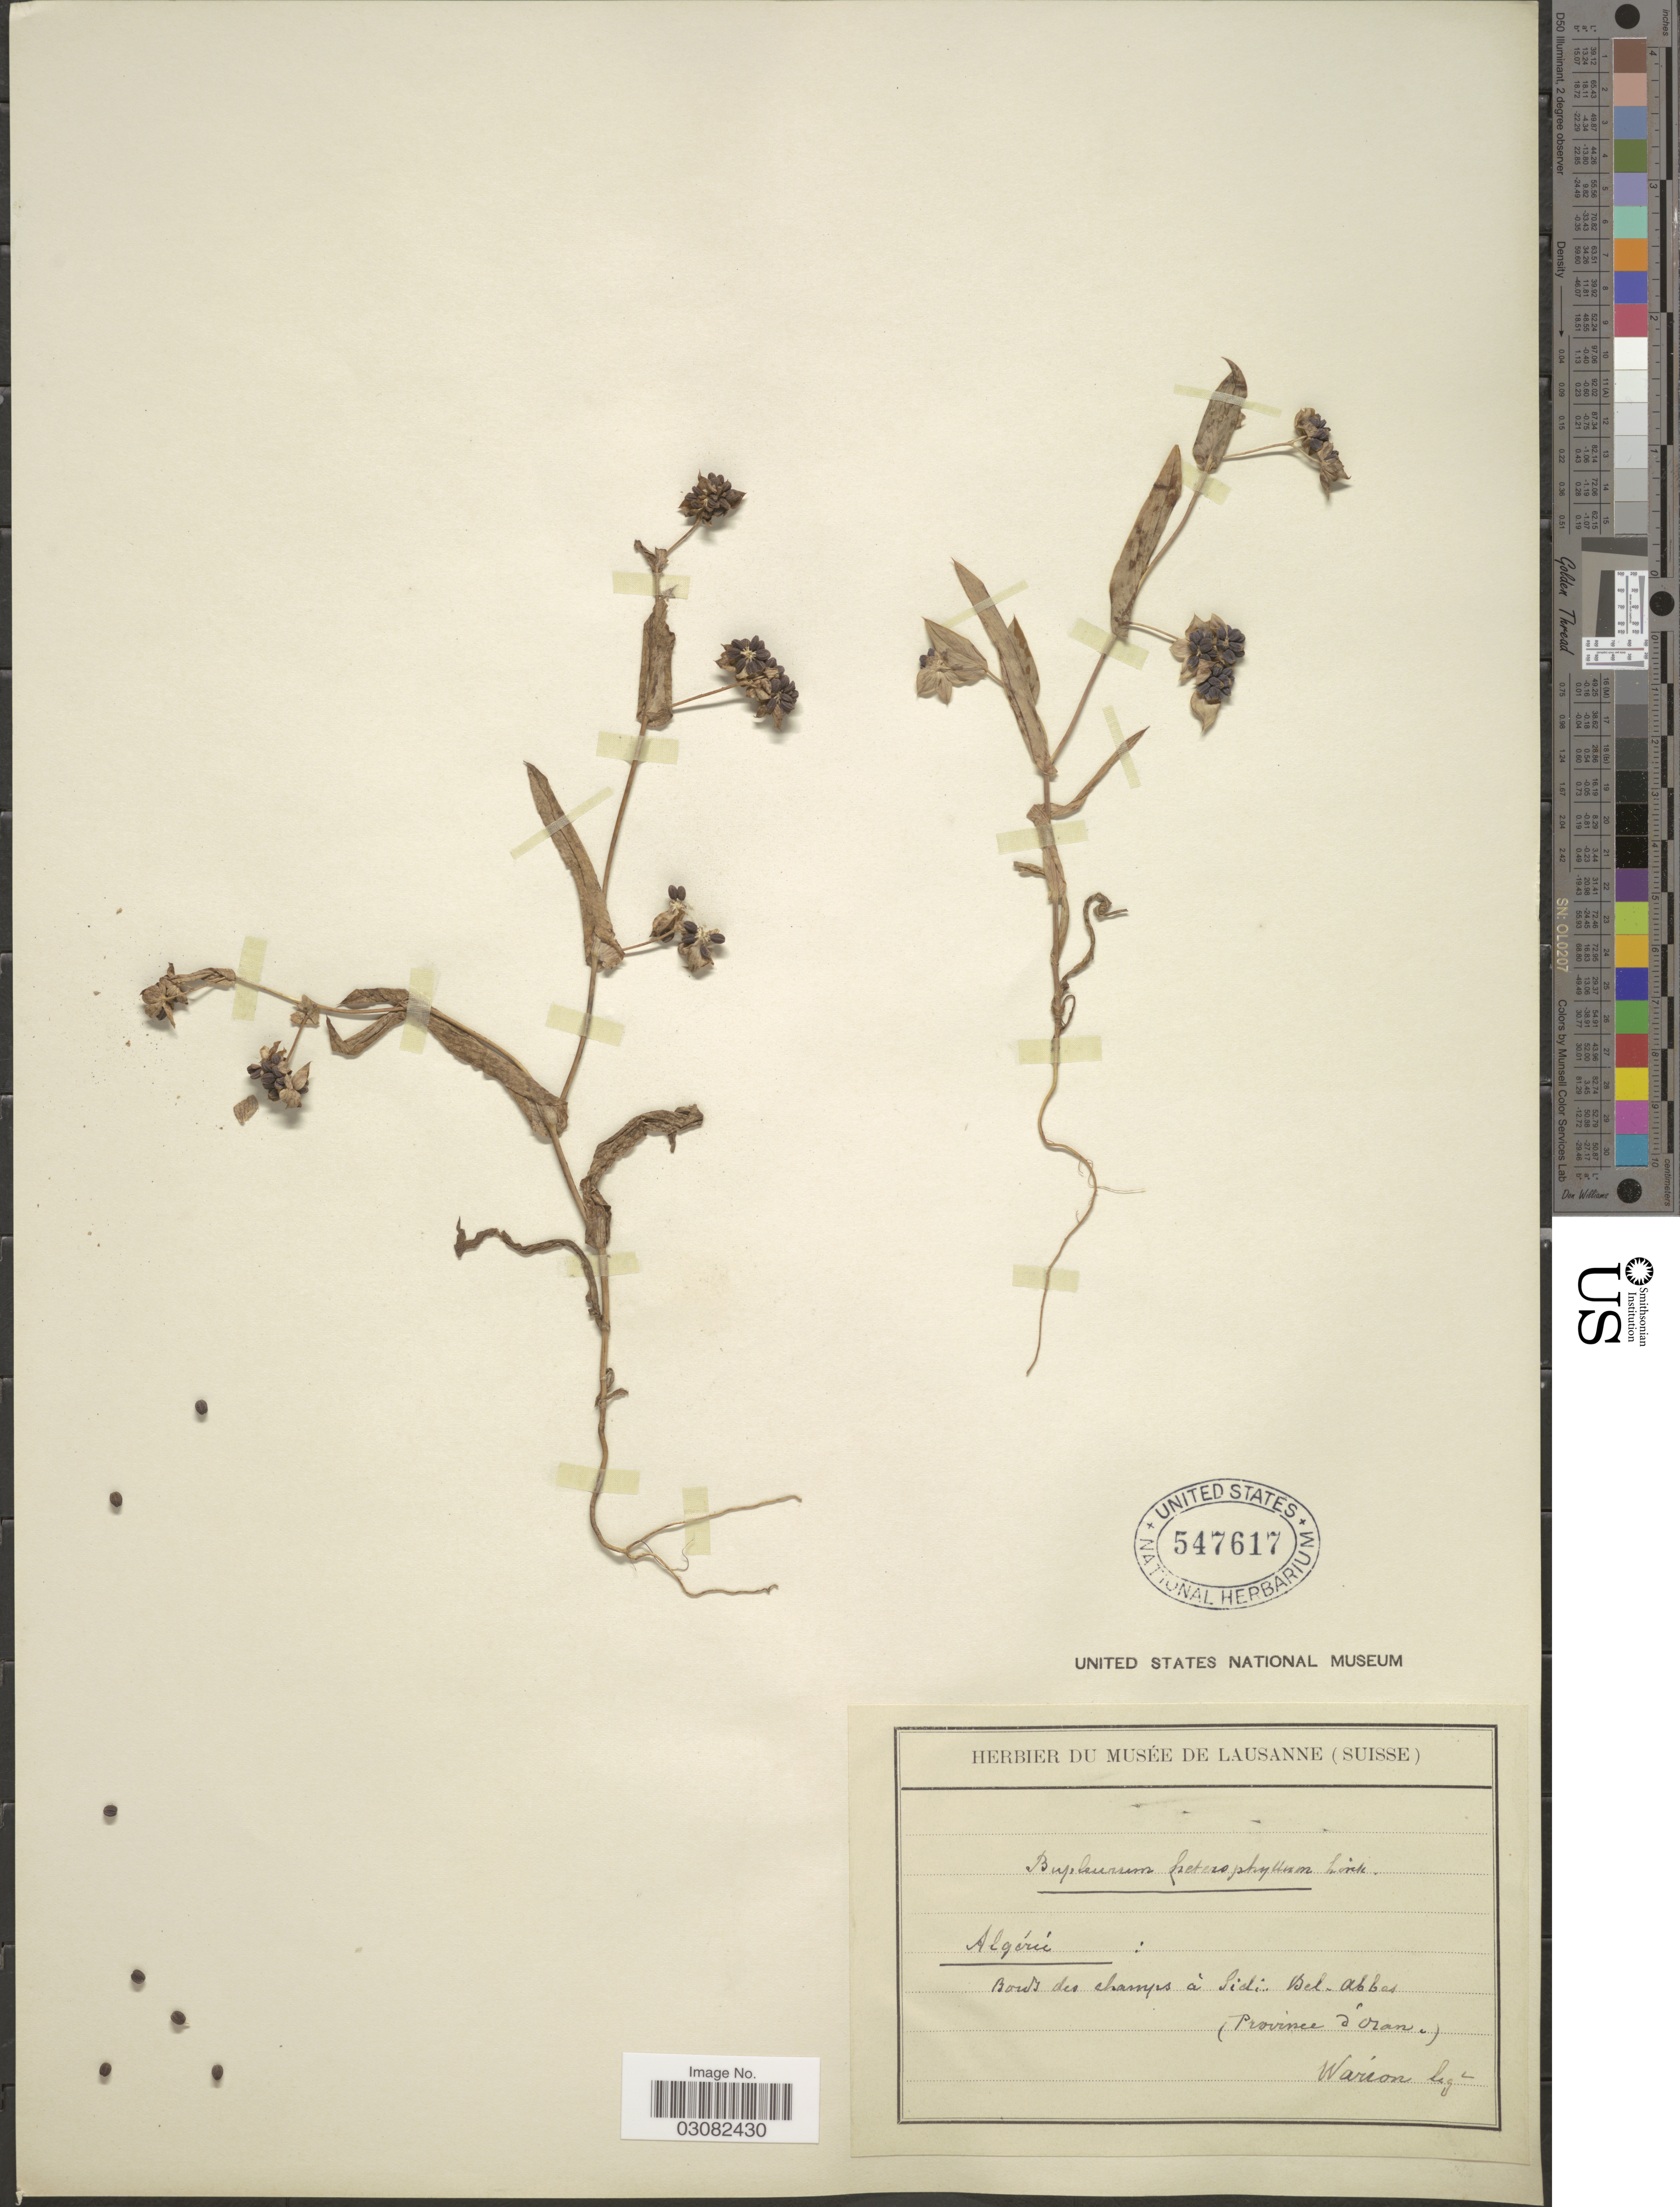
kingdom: Plantae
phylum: Tracheophyta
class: Magnoliopsida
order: Apiales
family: Apiaceae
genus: Bupleurum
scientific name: Bupleurum heterophyllum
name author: Link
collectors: Warion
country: Algeria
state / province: Oran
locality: Bords des champs á Sidi Bel-Abbes.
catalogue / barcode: US 547617